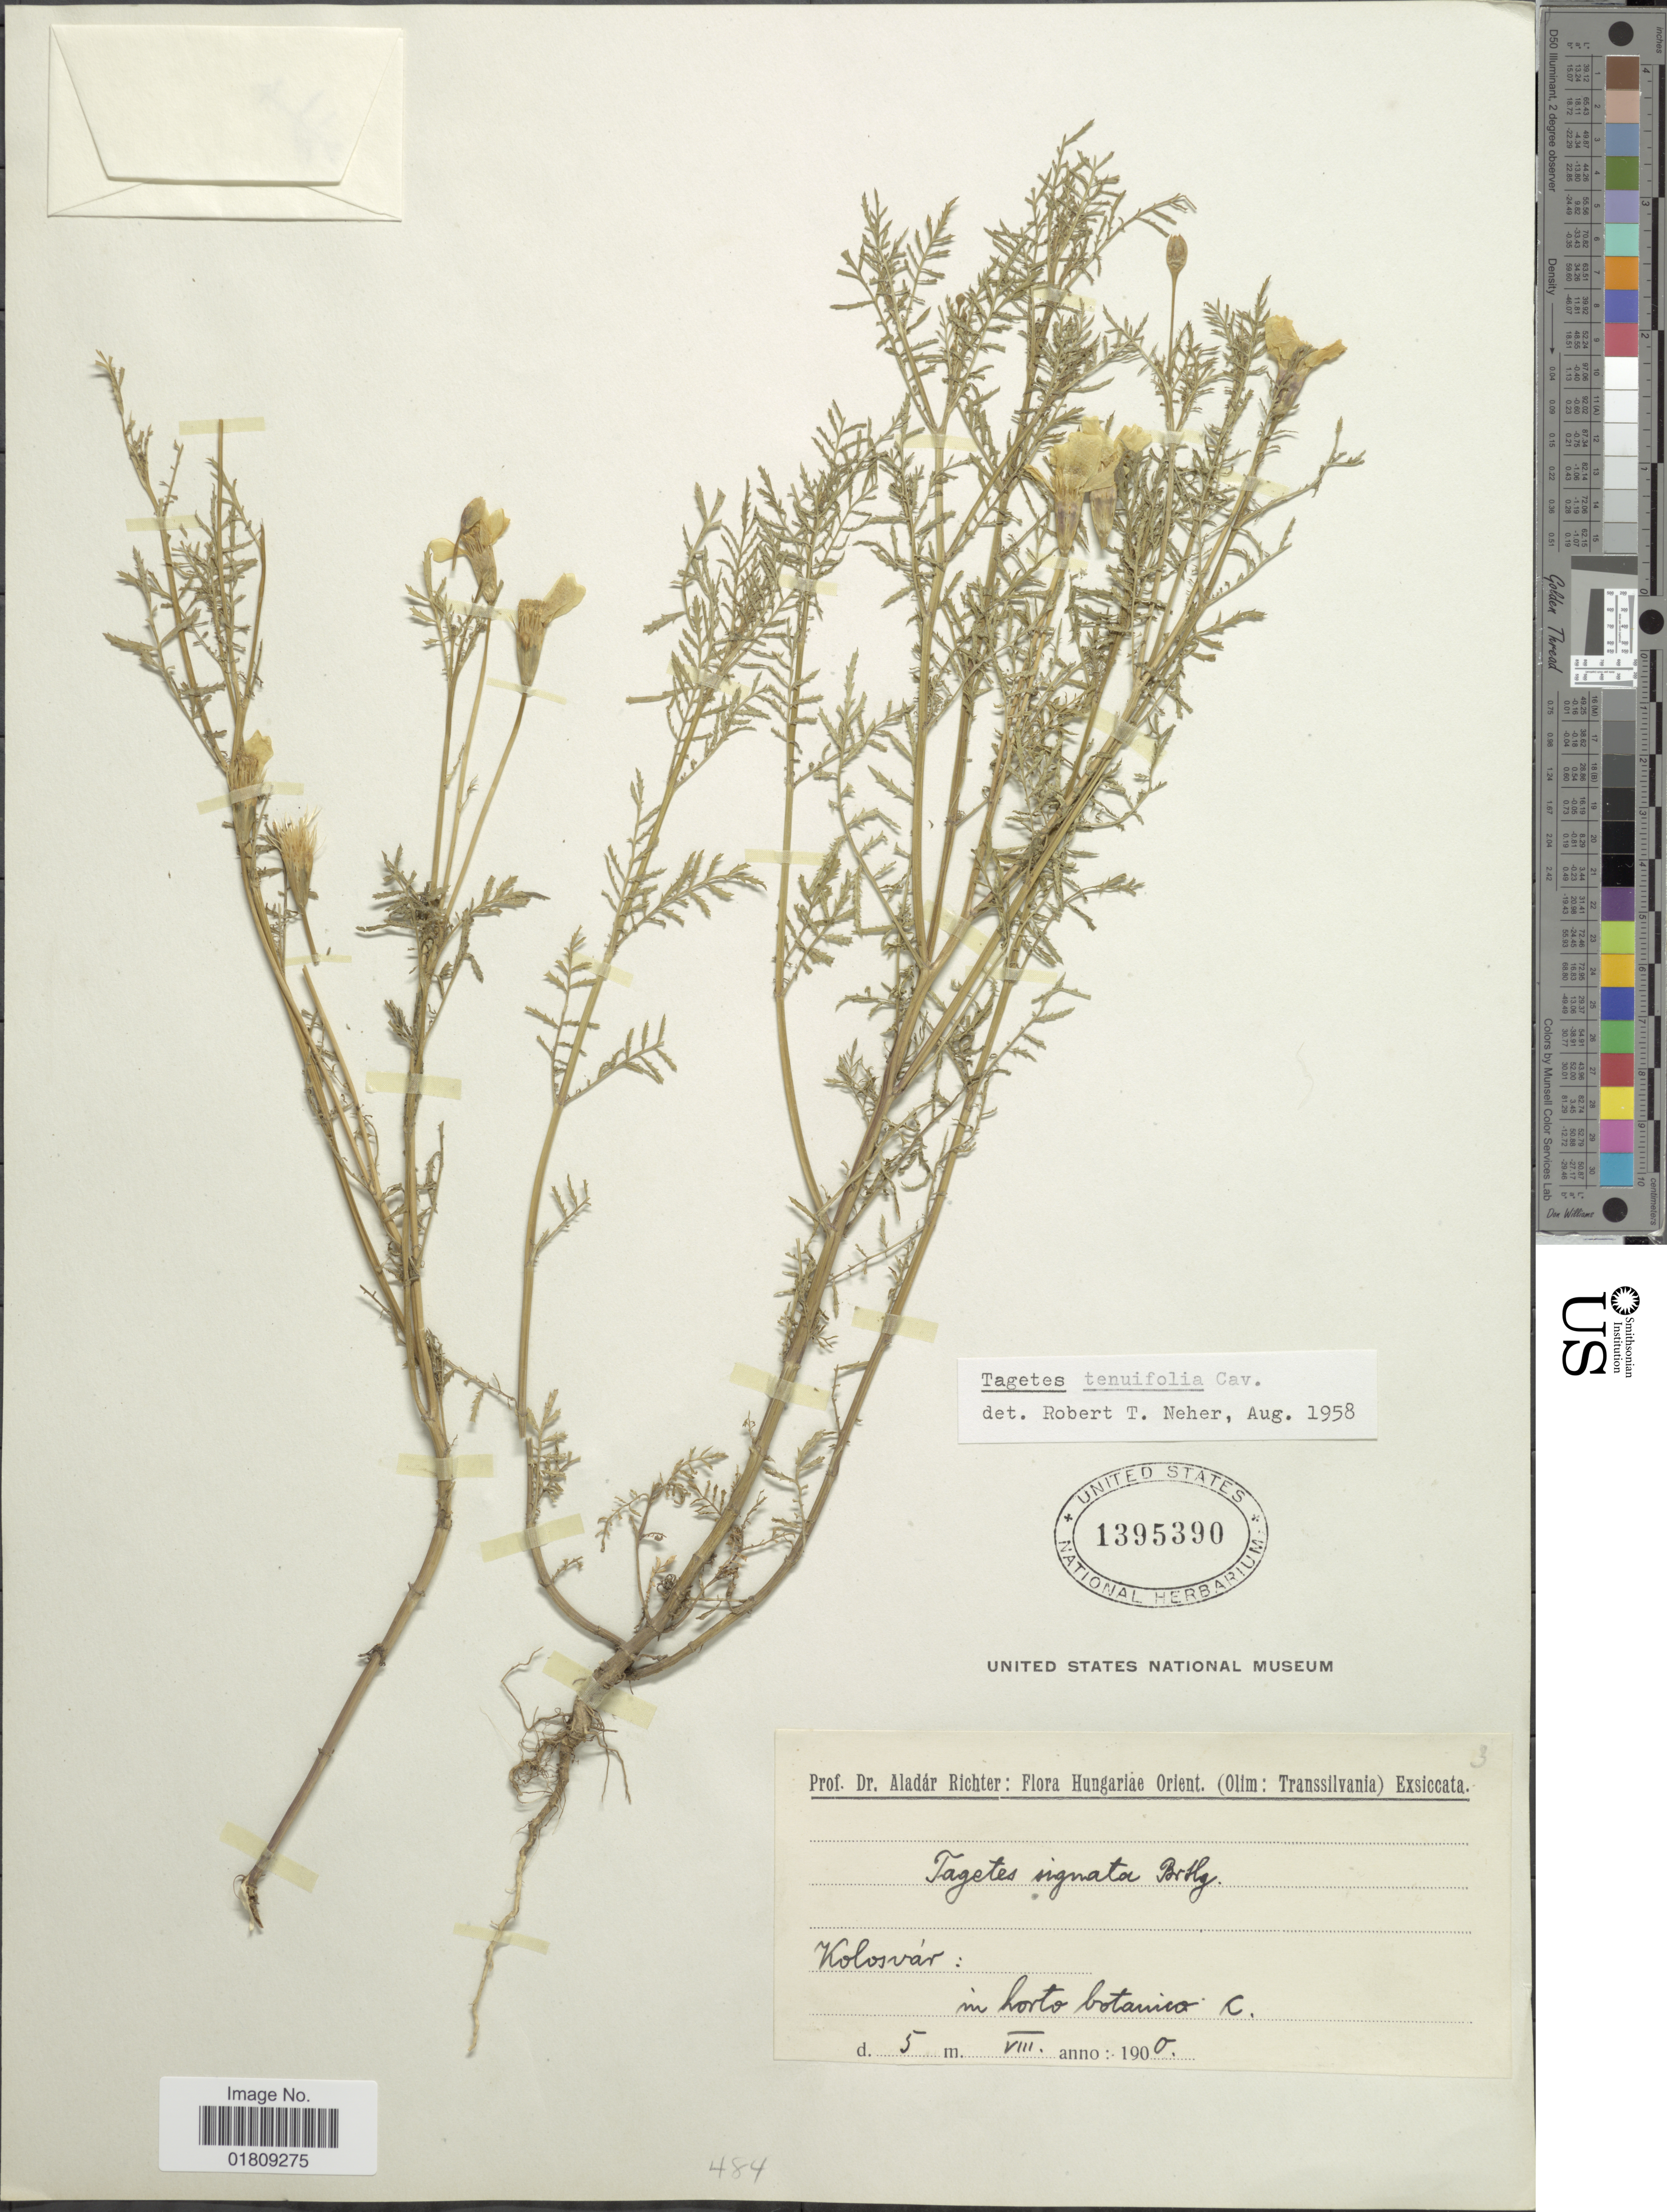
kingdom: Plantae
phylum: Tracheophyta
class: Magnoliopsida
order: Asterales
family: Asteraceae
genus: Tagetes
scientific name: Tagetes lunulata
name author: Ortega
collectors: A. Richter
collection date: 1900-08-05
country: Hungary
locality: (Olim: Transsilvania), Kolosvar, in horto botanico C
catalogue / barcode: US 1395390